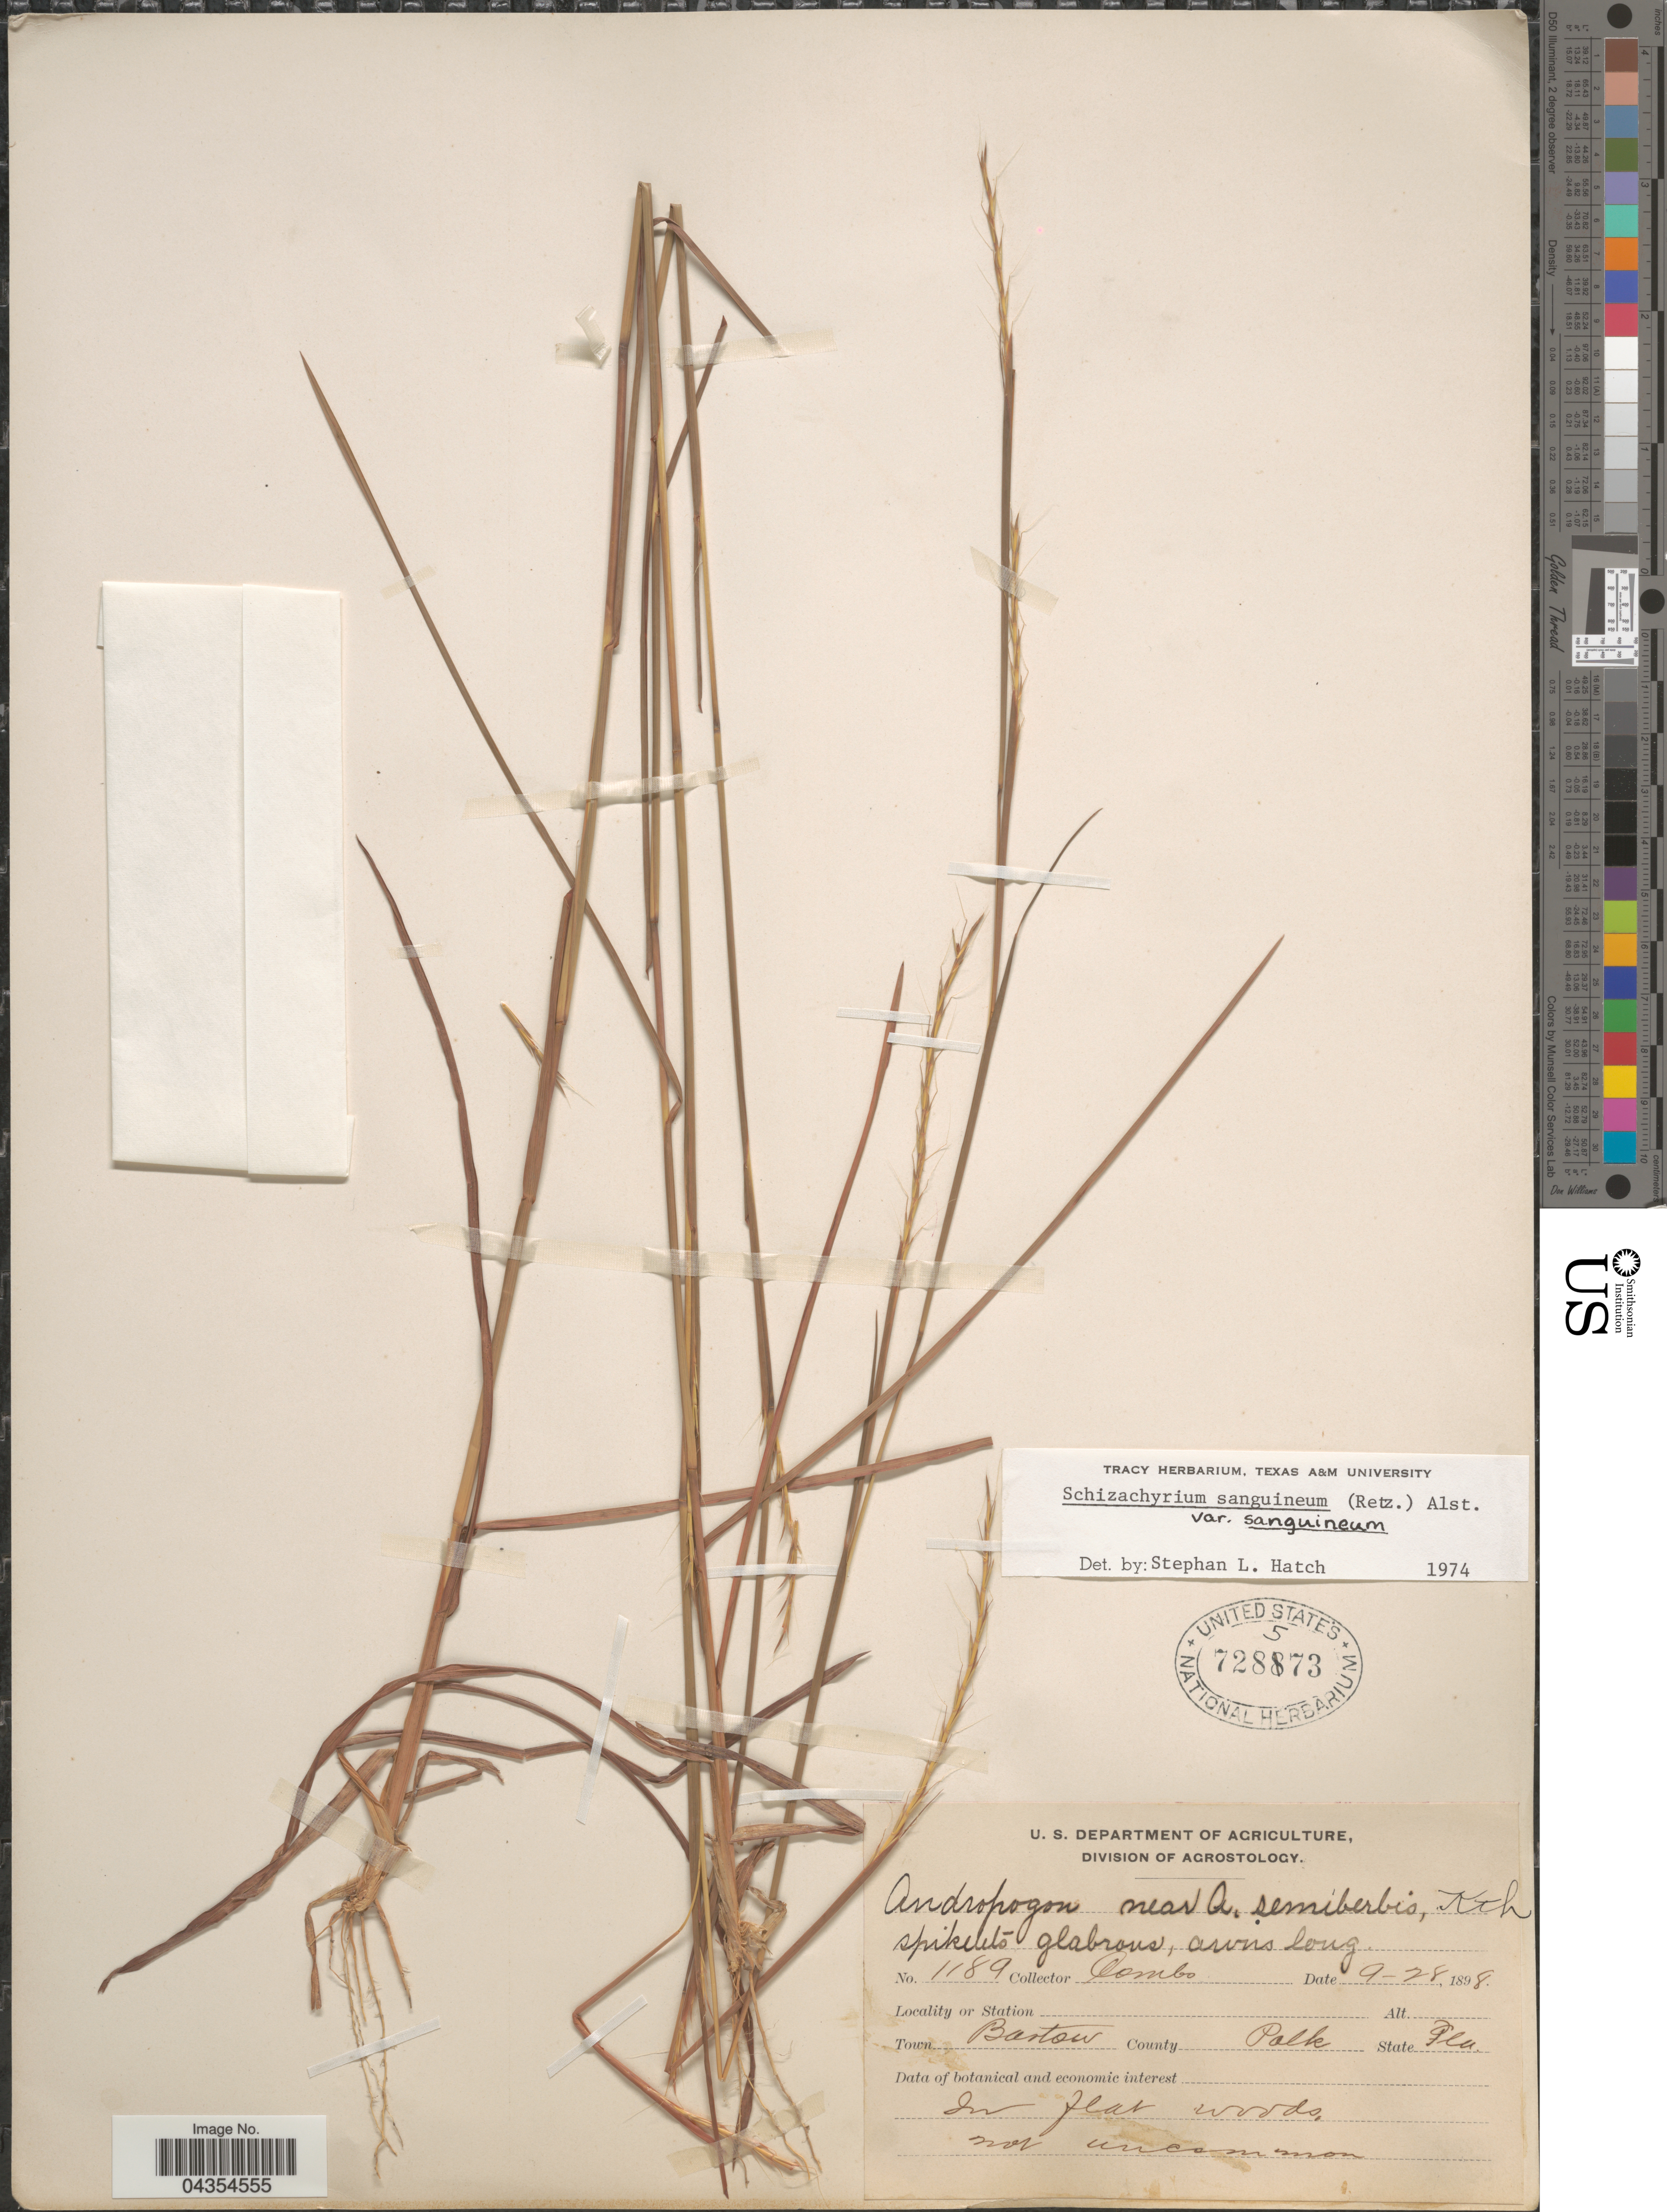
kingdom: Plantae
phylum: Tracheophyta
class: Liliopsida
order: Poales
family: Poaceae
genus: Schizachyrium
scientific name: Schizachyrium sanguineum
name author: (Retz.) Alston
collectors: -. Combs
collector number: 1189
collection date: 1898-09-28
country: United States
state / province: Florida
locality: Town Bartow. County Polk.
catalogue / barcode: US 728573